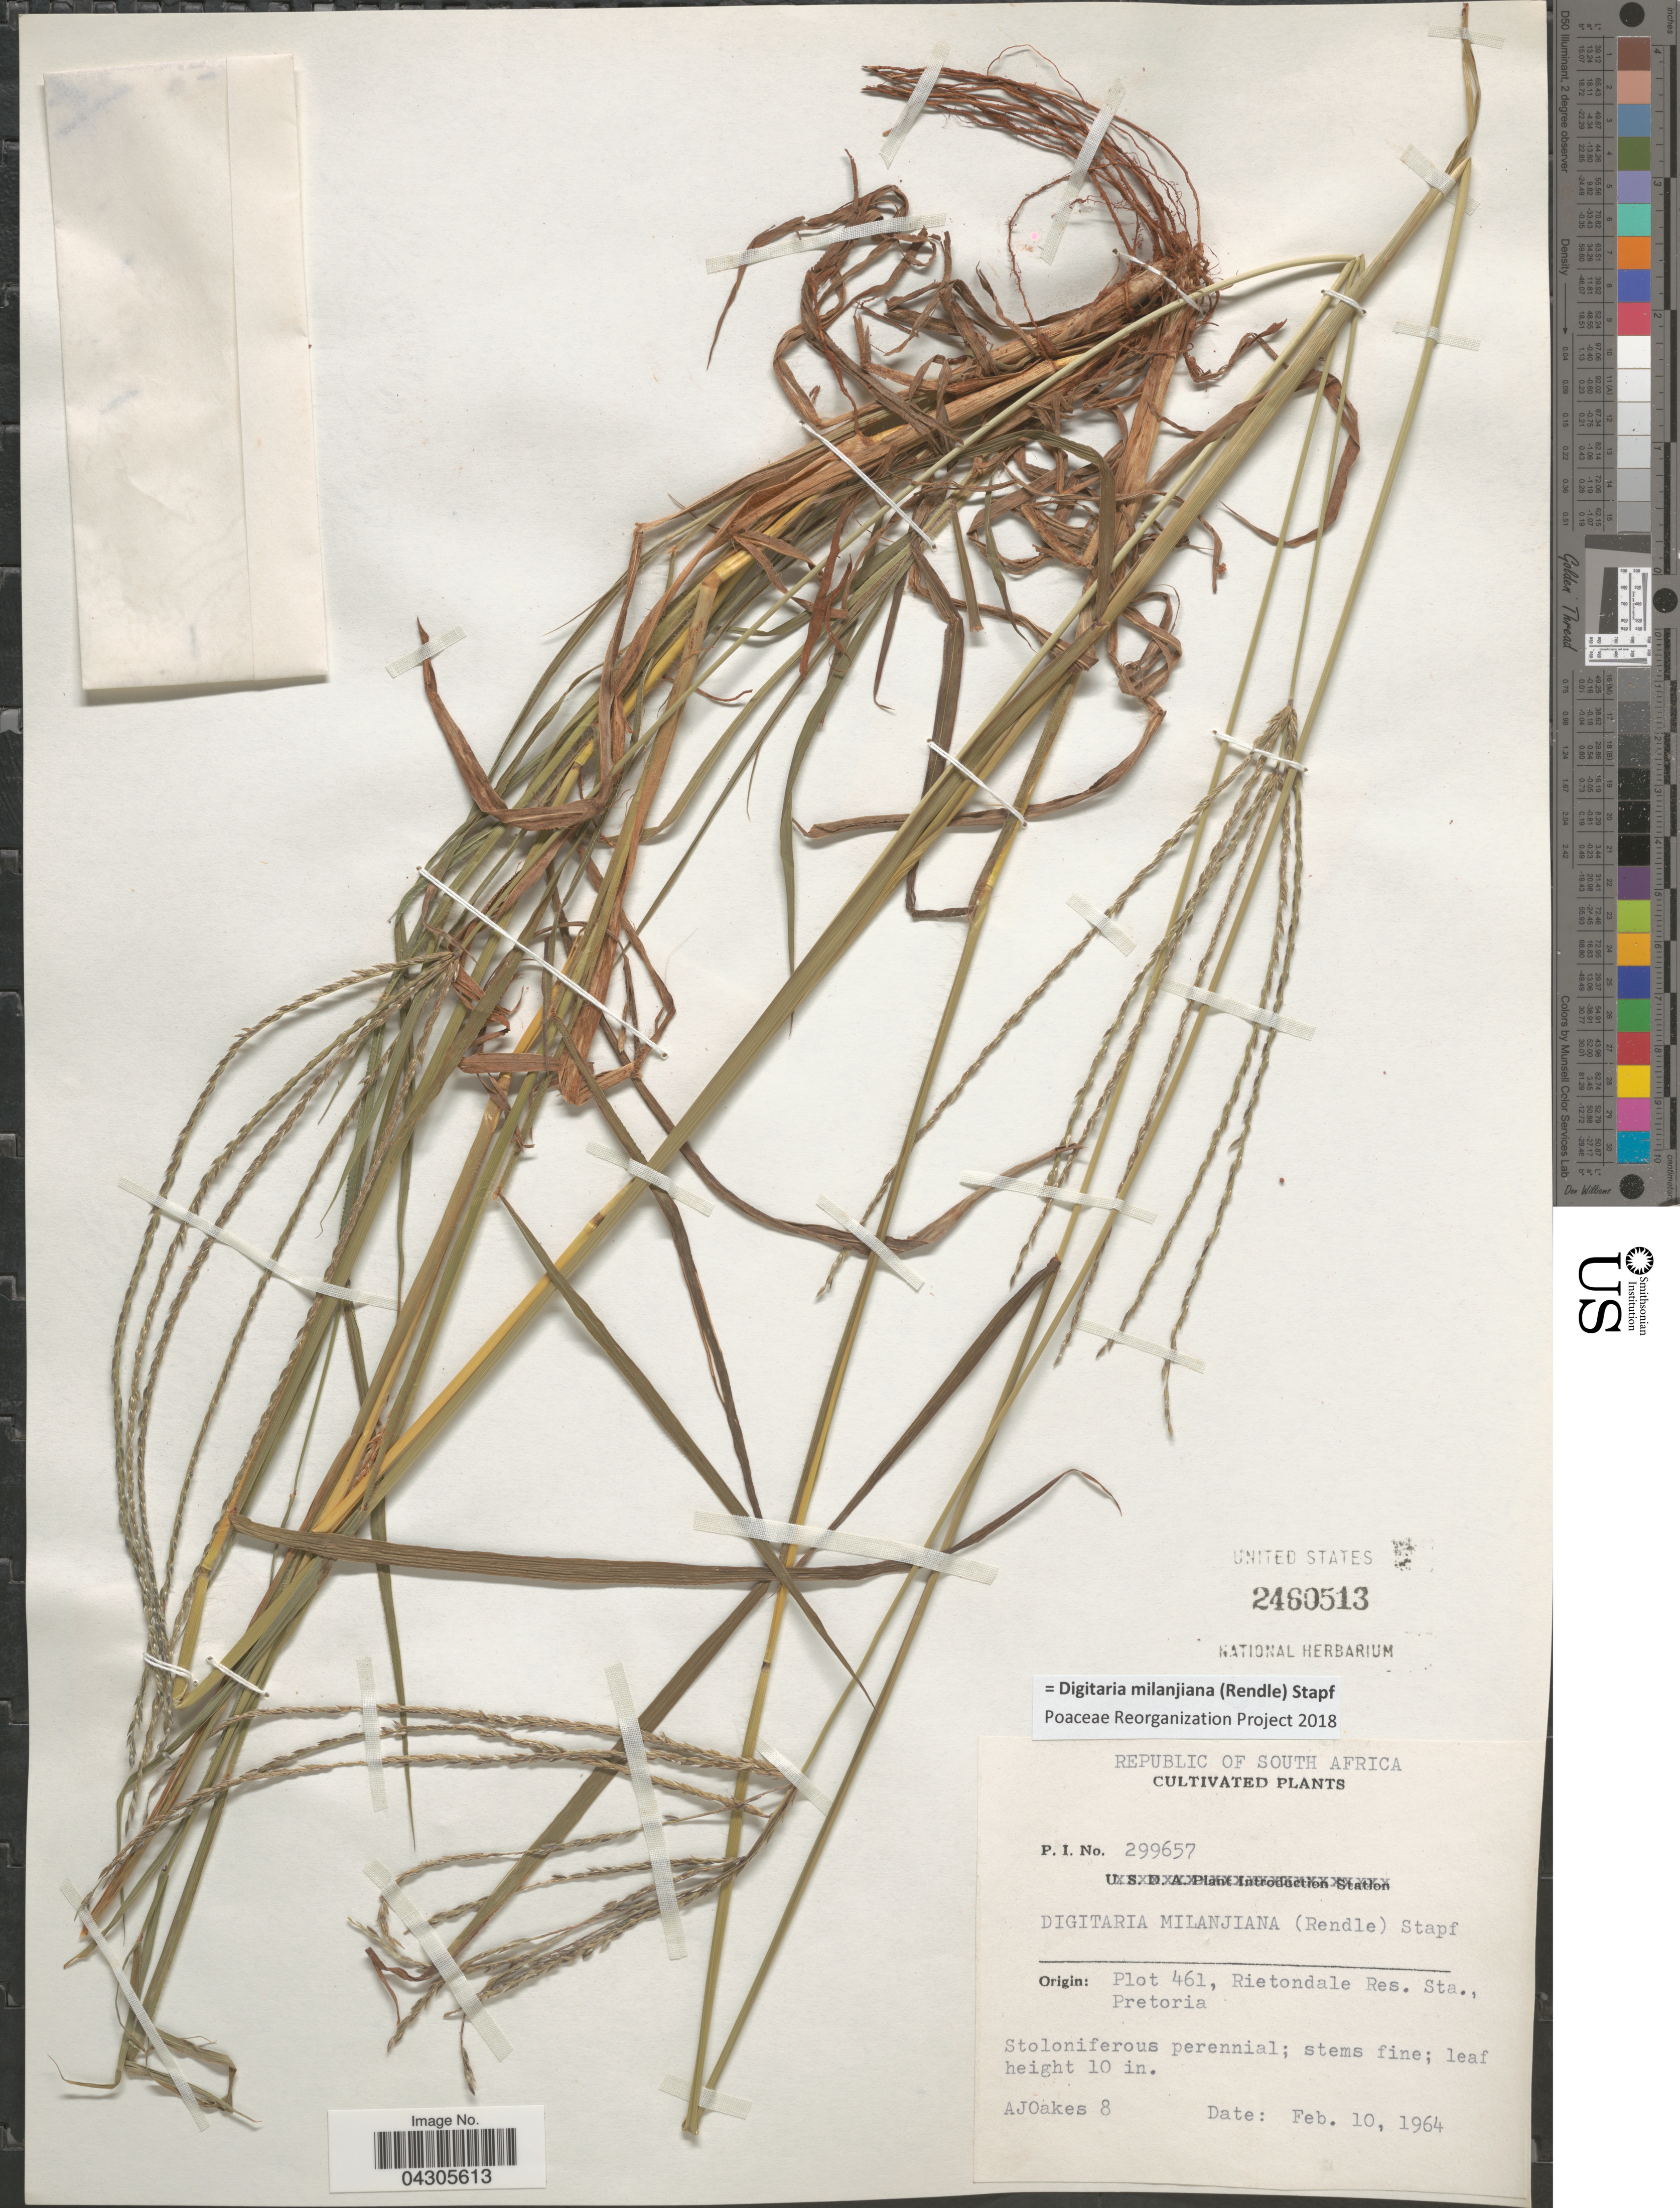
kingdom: Plantae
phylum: Tracheophyta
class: Liliopsida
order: Poales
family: Poaceae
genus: Digitaria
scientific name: Digitaria milanjiana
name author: (Rendle) Stapf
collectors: A. Oakes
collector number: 8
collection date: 1964-02-10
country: South Africa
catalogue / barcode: US 2460513